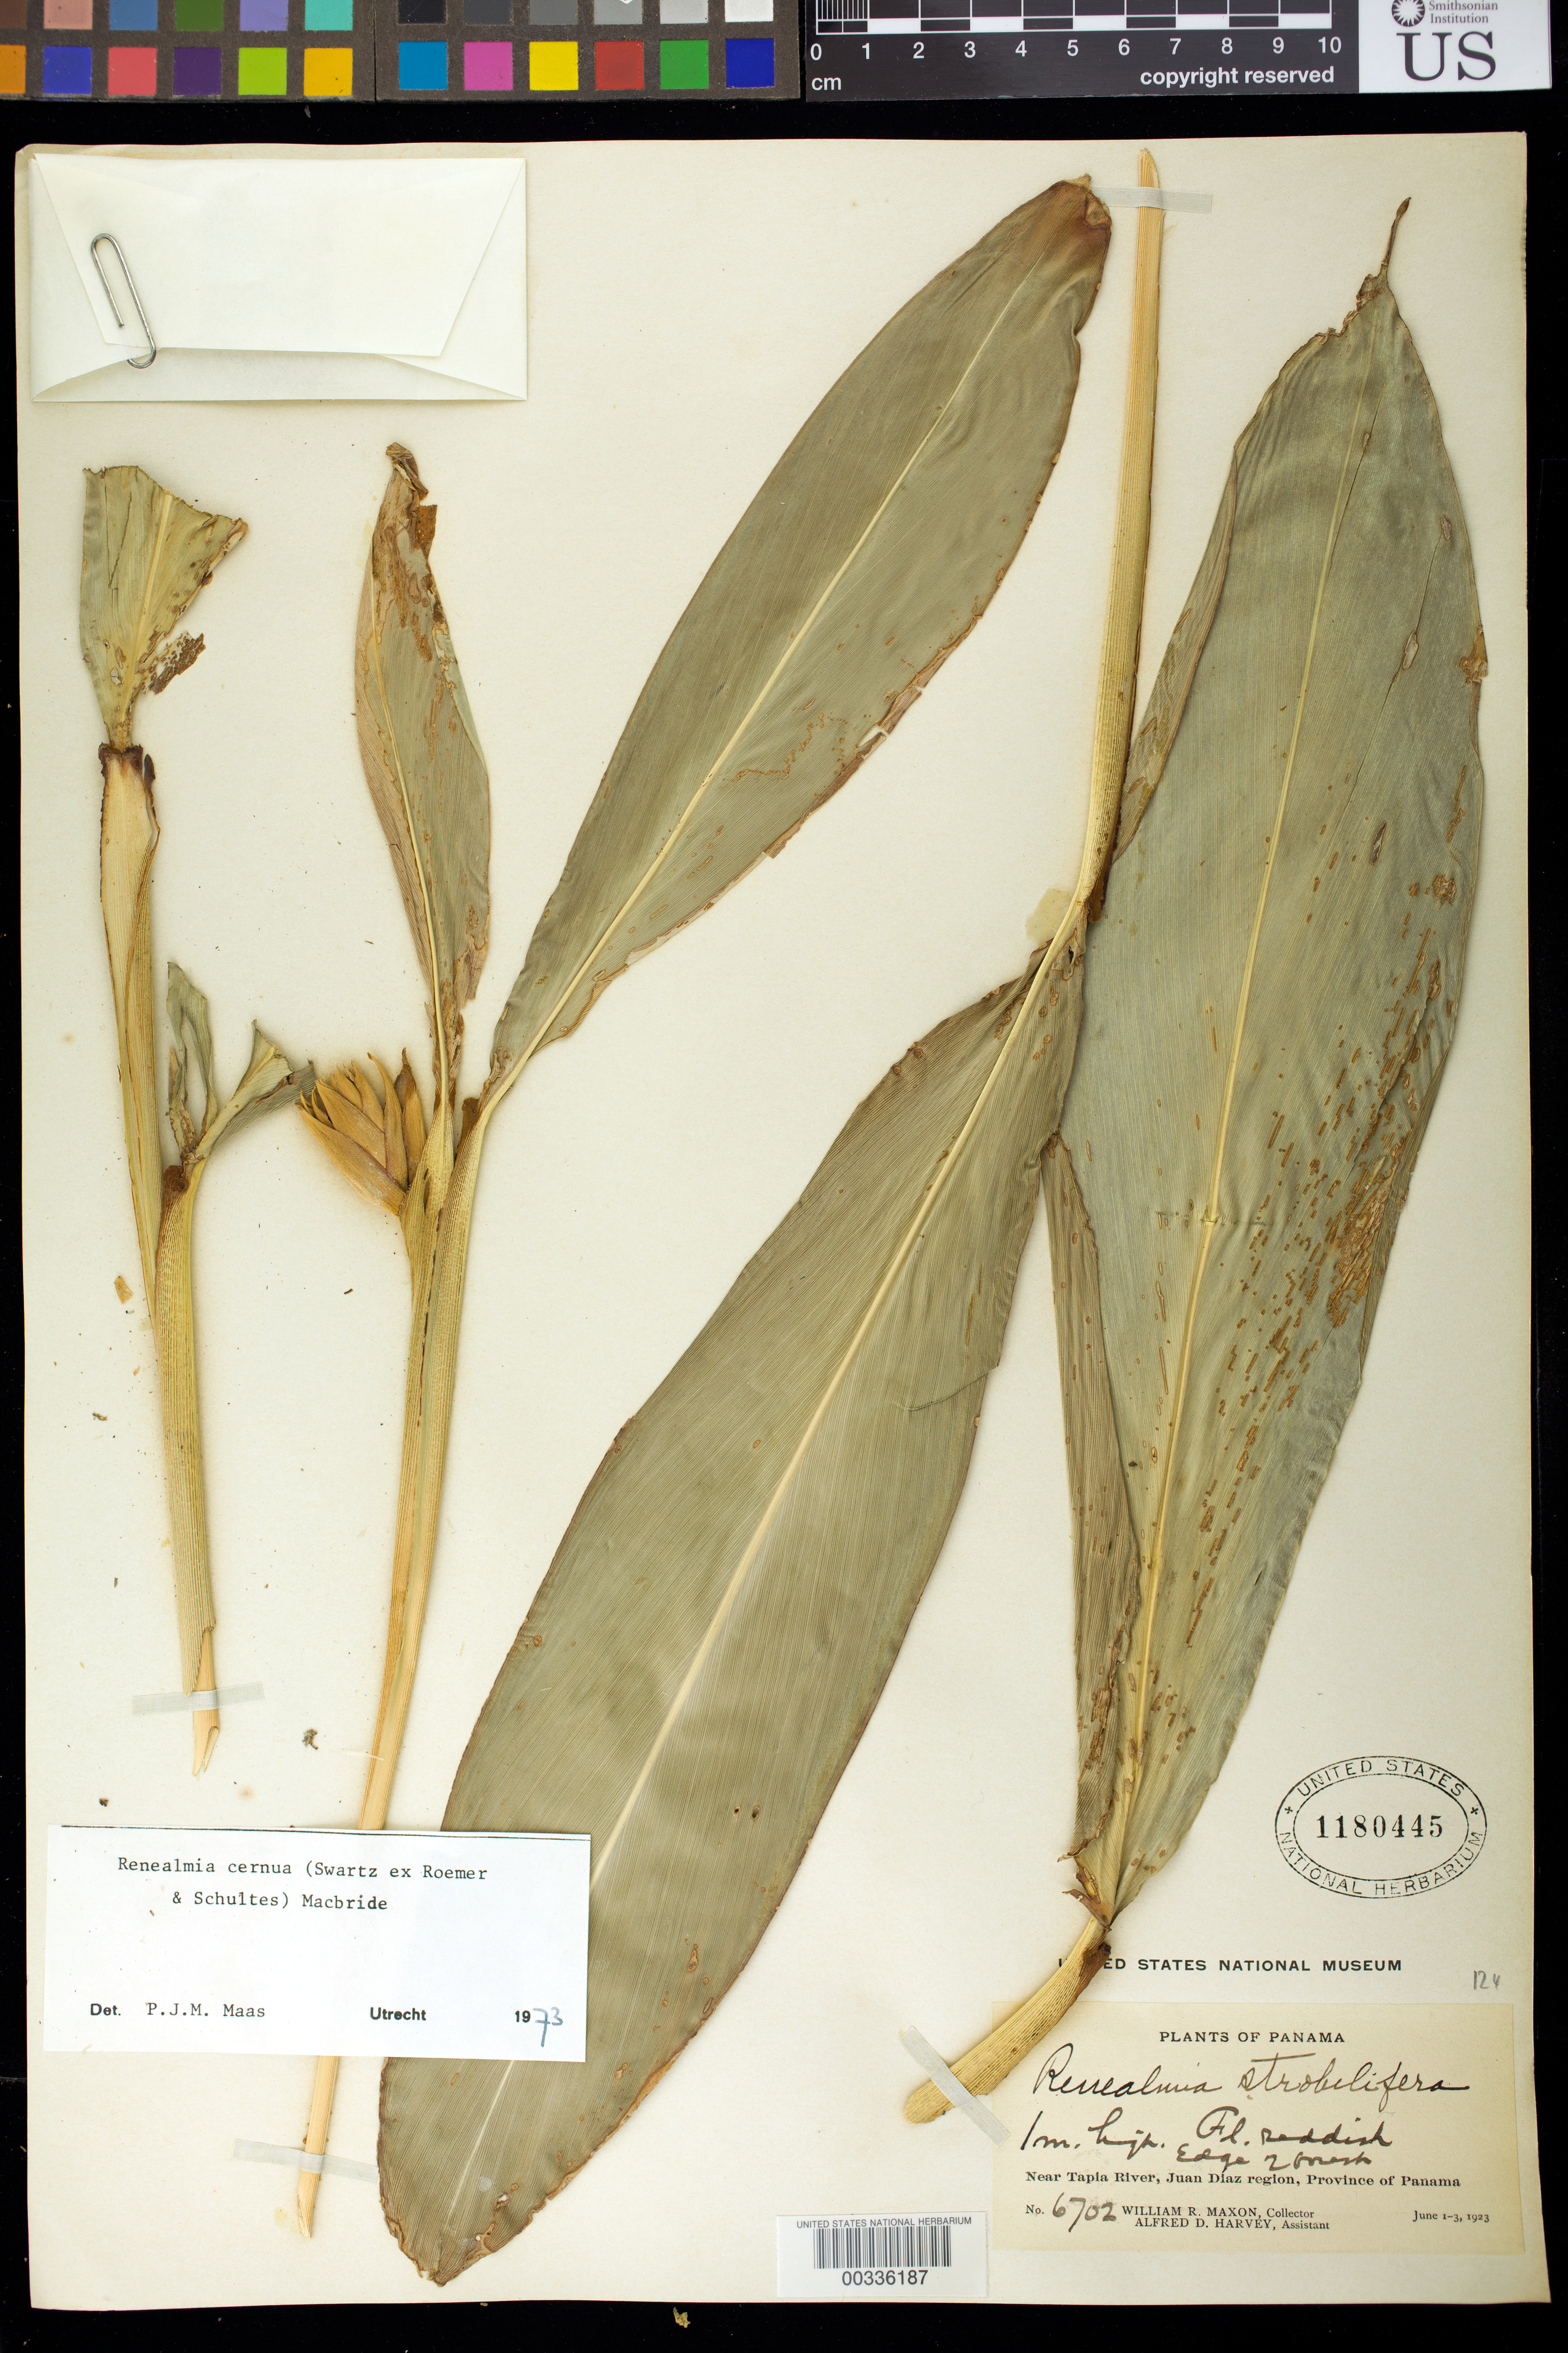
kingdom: Plantae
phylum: Tracheophyta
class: Liliopsida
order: Zingiberales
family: Zingiberaceae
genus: Renealmia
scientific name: Renealmia cernua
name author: (Sw. ex Roem. & Schult.) J.F. Macbr.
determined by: Maas, Paul J. M.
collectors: W. R. Maxon & A. D. Harvey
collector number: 6702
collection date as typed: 01 Jun 1923 to 03 Jun 1923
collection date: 1923-06-01/1923-06-03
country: Panama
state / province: Panamá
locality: Near Tapia River, Juan Diaz region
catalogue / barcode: US 1180445